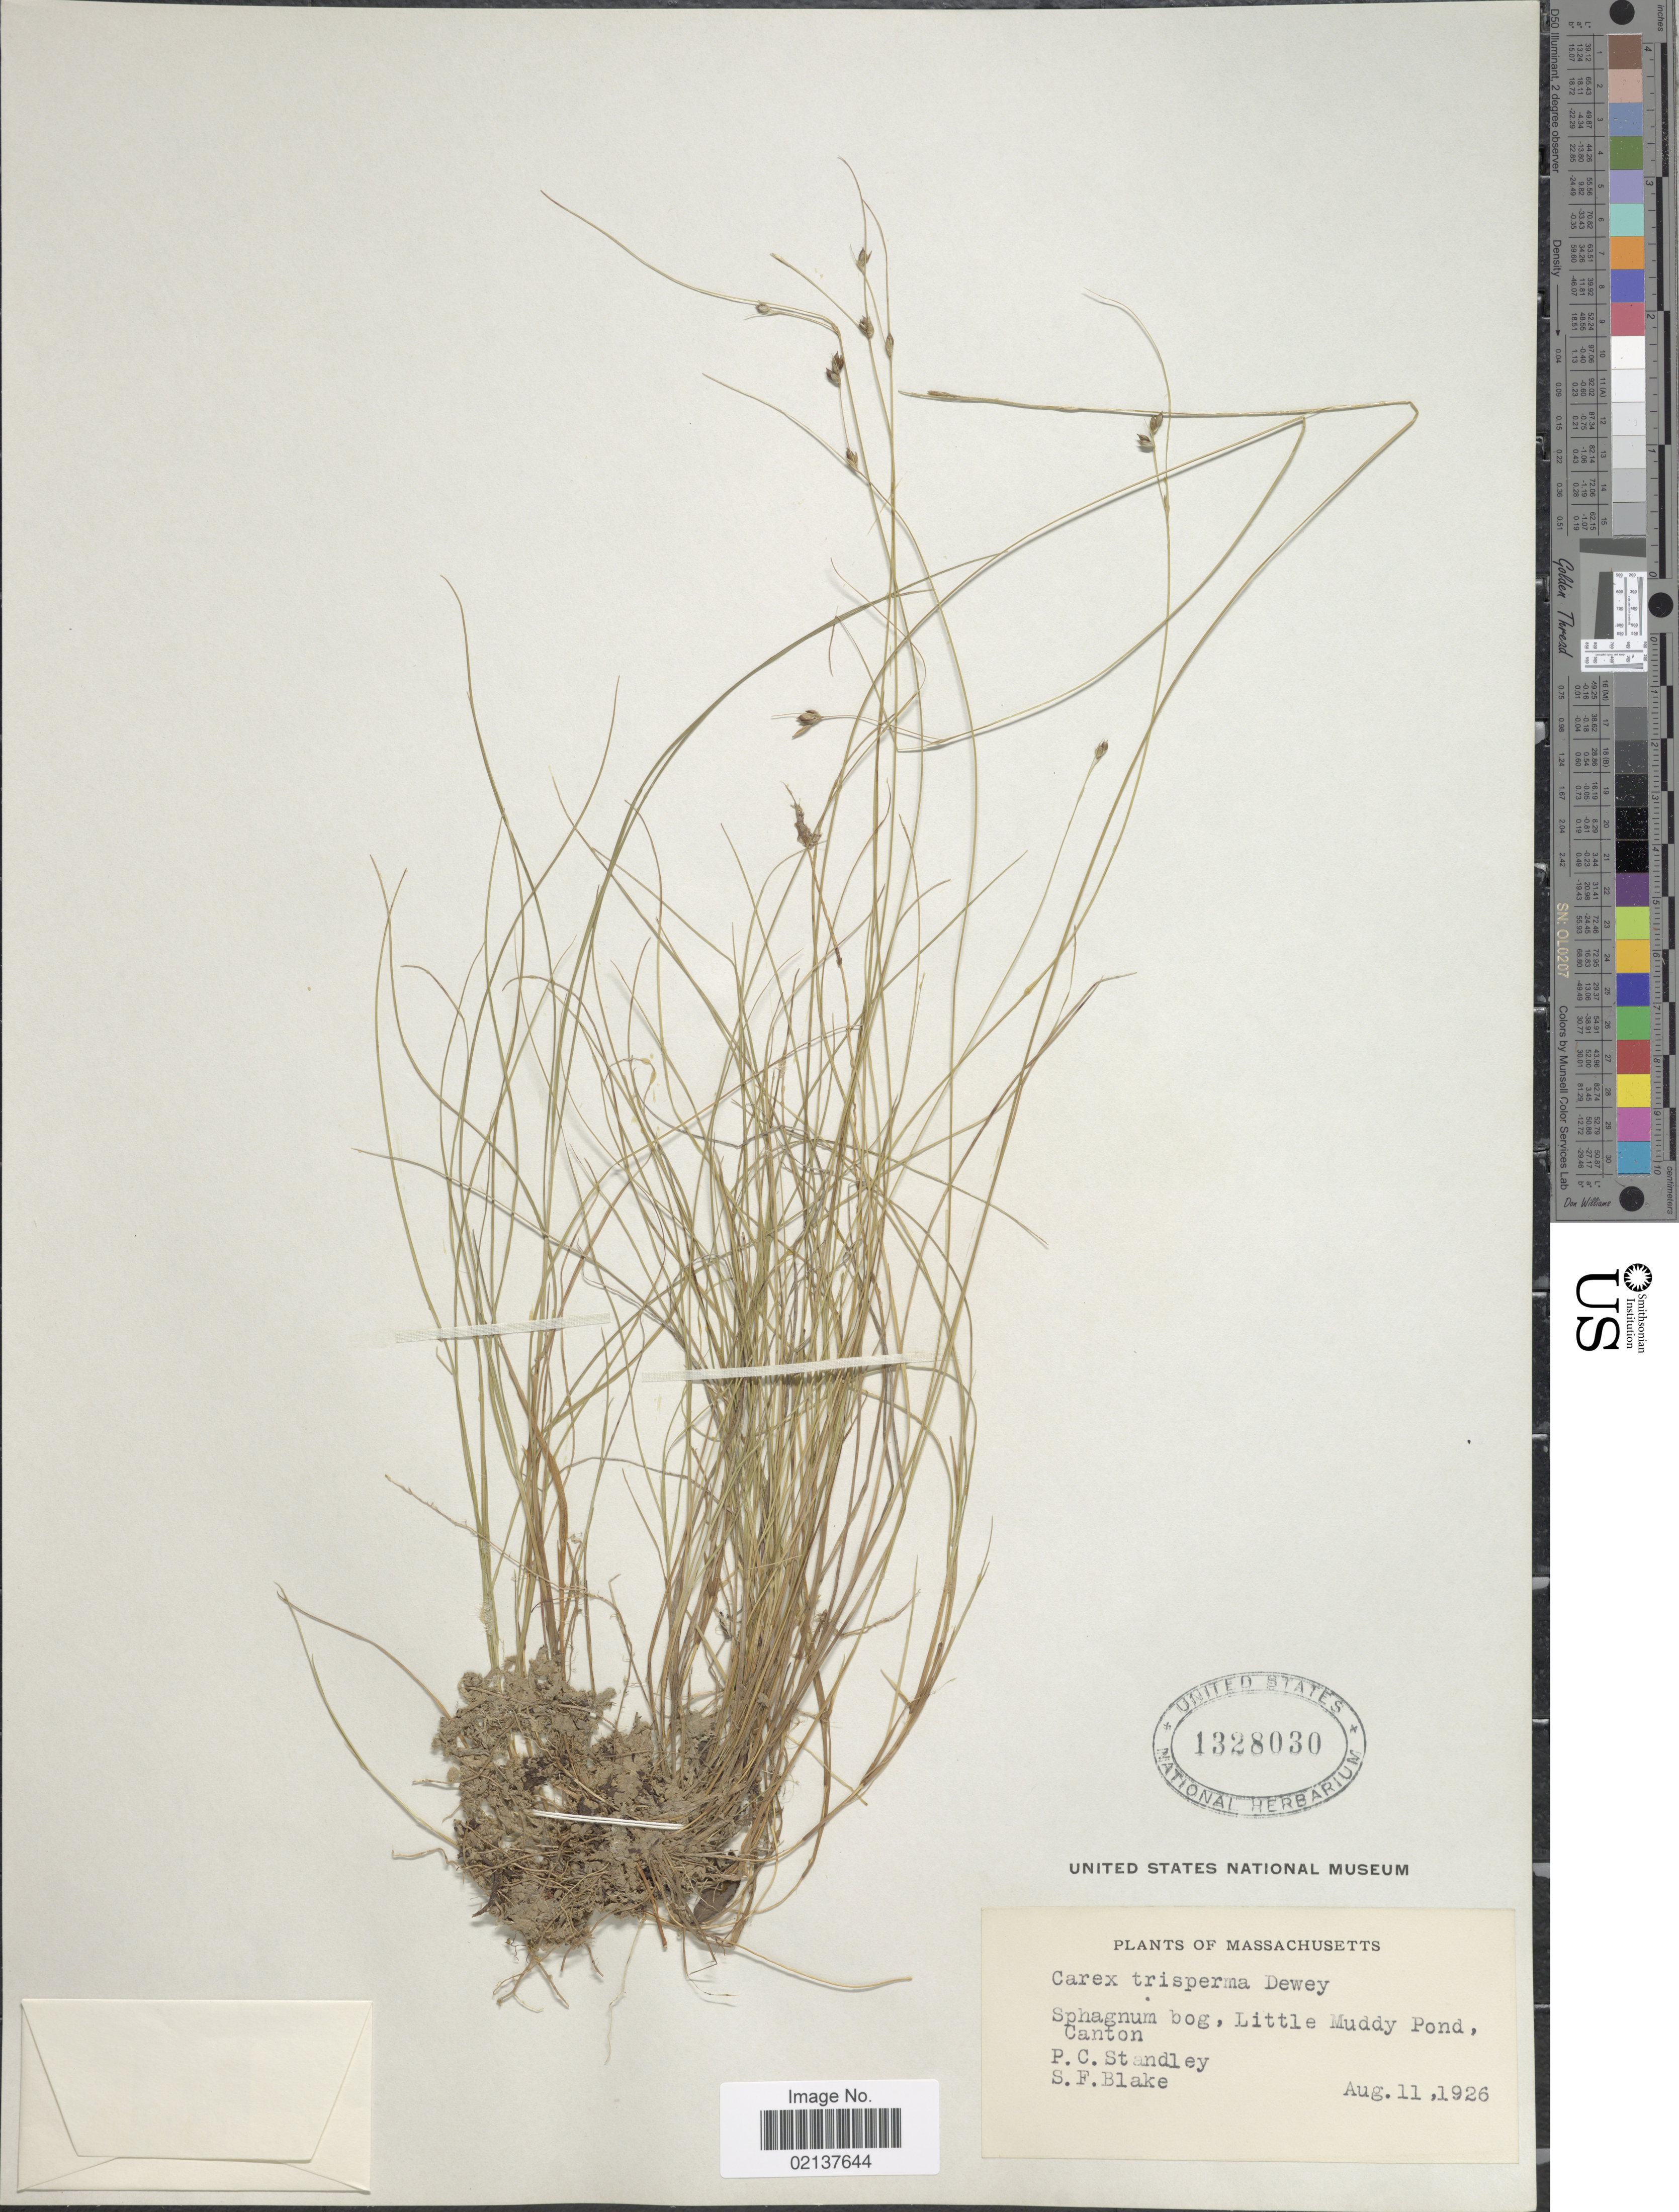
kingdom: Plantae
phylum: Tracheophyta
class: Liliopsida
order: Poales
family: Cyperaceae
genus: Carex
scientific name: Carex trisperma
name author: Dewey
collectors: P. C. Standley & S. Blake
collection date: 1926-08-11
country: United States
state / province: Massachusetts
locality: Little Muddy Pond, Canton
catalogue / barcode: US 1328030